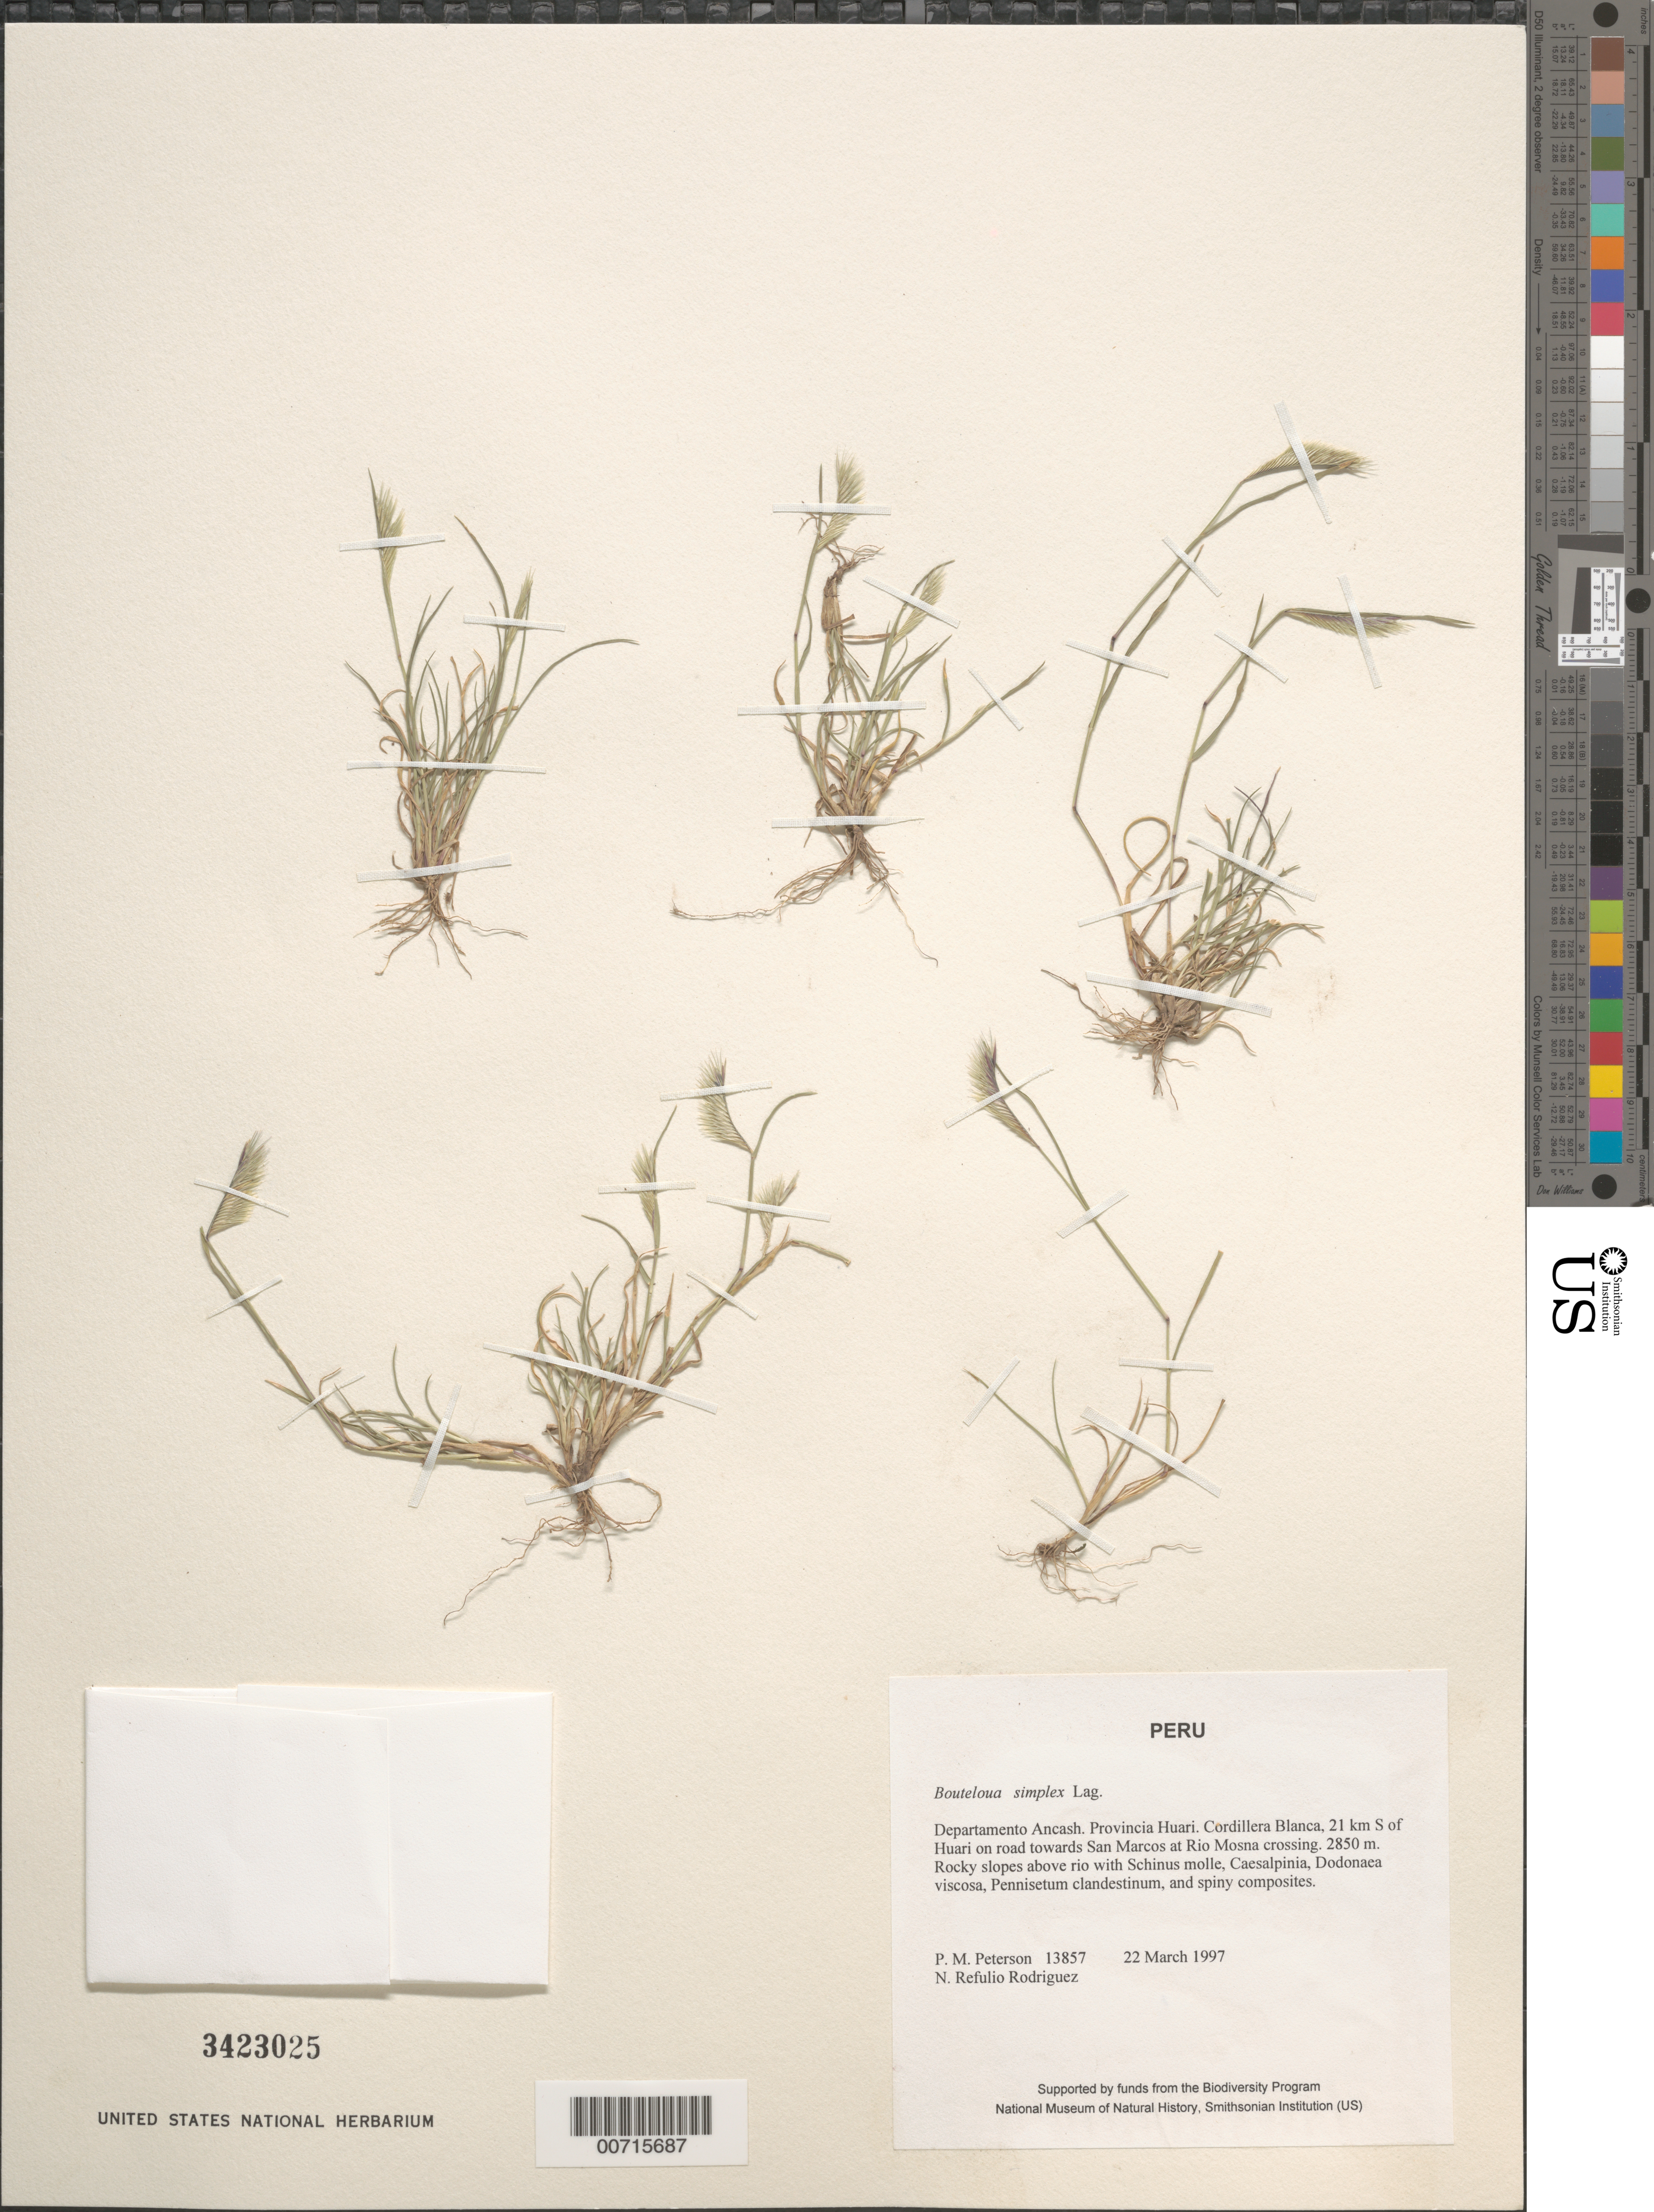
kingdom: Plantae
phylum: Tracheophyta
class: Liliopsida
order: Poales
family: Poaceae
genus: Bouteloua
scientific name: Bouteloua simplex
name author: Lag.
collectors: P. M. Peterson & N. Refulio-Rodríguez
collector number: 13857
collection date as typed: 22 Mar 1997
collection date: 1997-03-22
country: Peru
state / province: Ancash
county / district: Huari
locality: Cordillera Blanca, 21 km S of Huari on road towards San Marcos at Rio Mosna crossing.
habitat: Rocky slopes above rio with Schinus molle, Caesalpinia, Dodonaea viscosa, Pennisetum clandestinum, and spiny composites.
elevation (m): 2850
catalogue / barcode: US 3423025